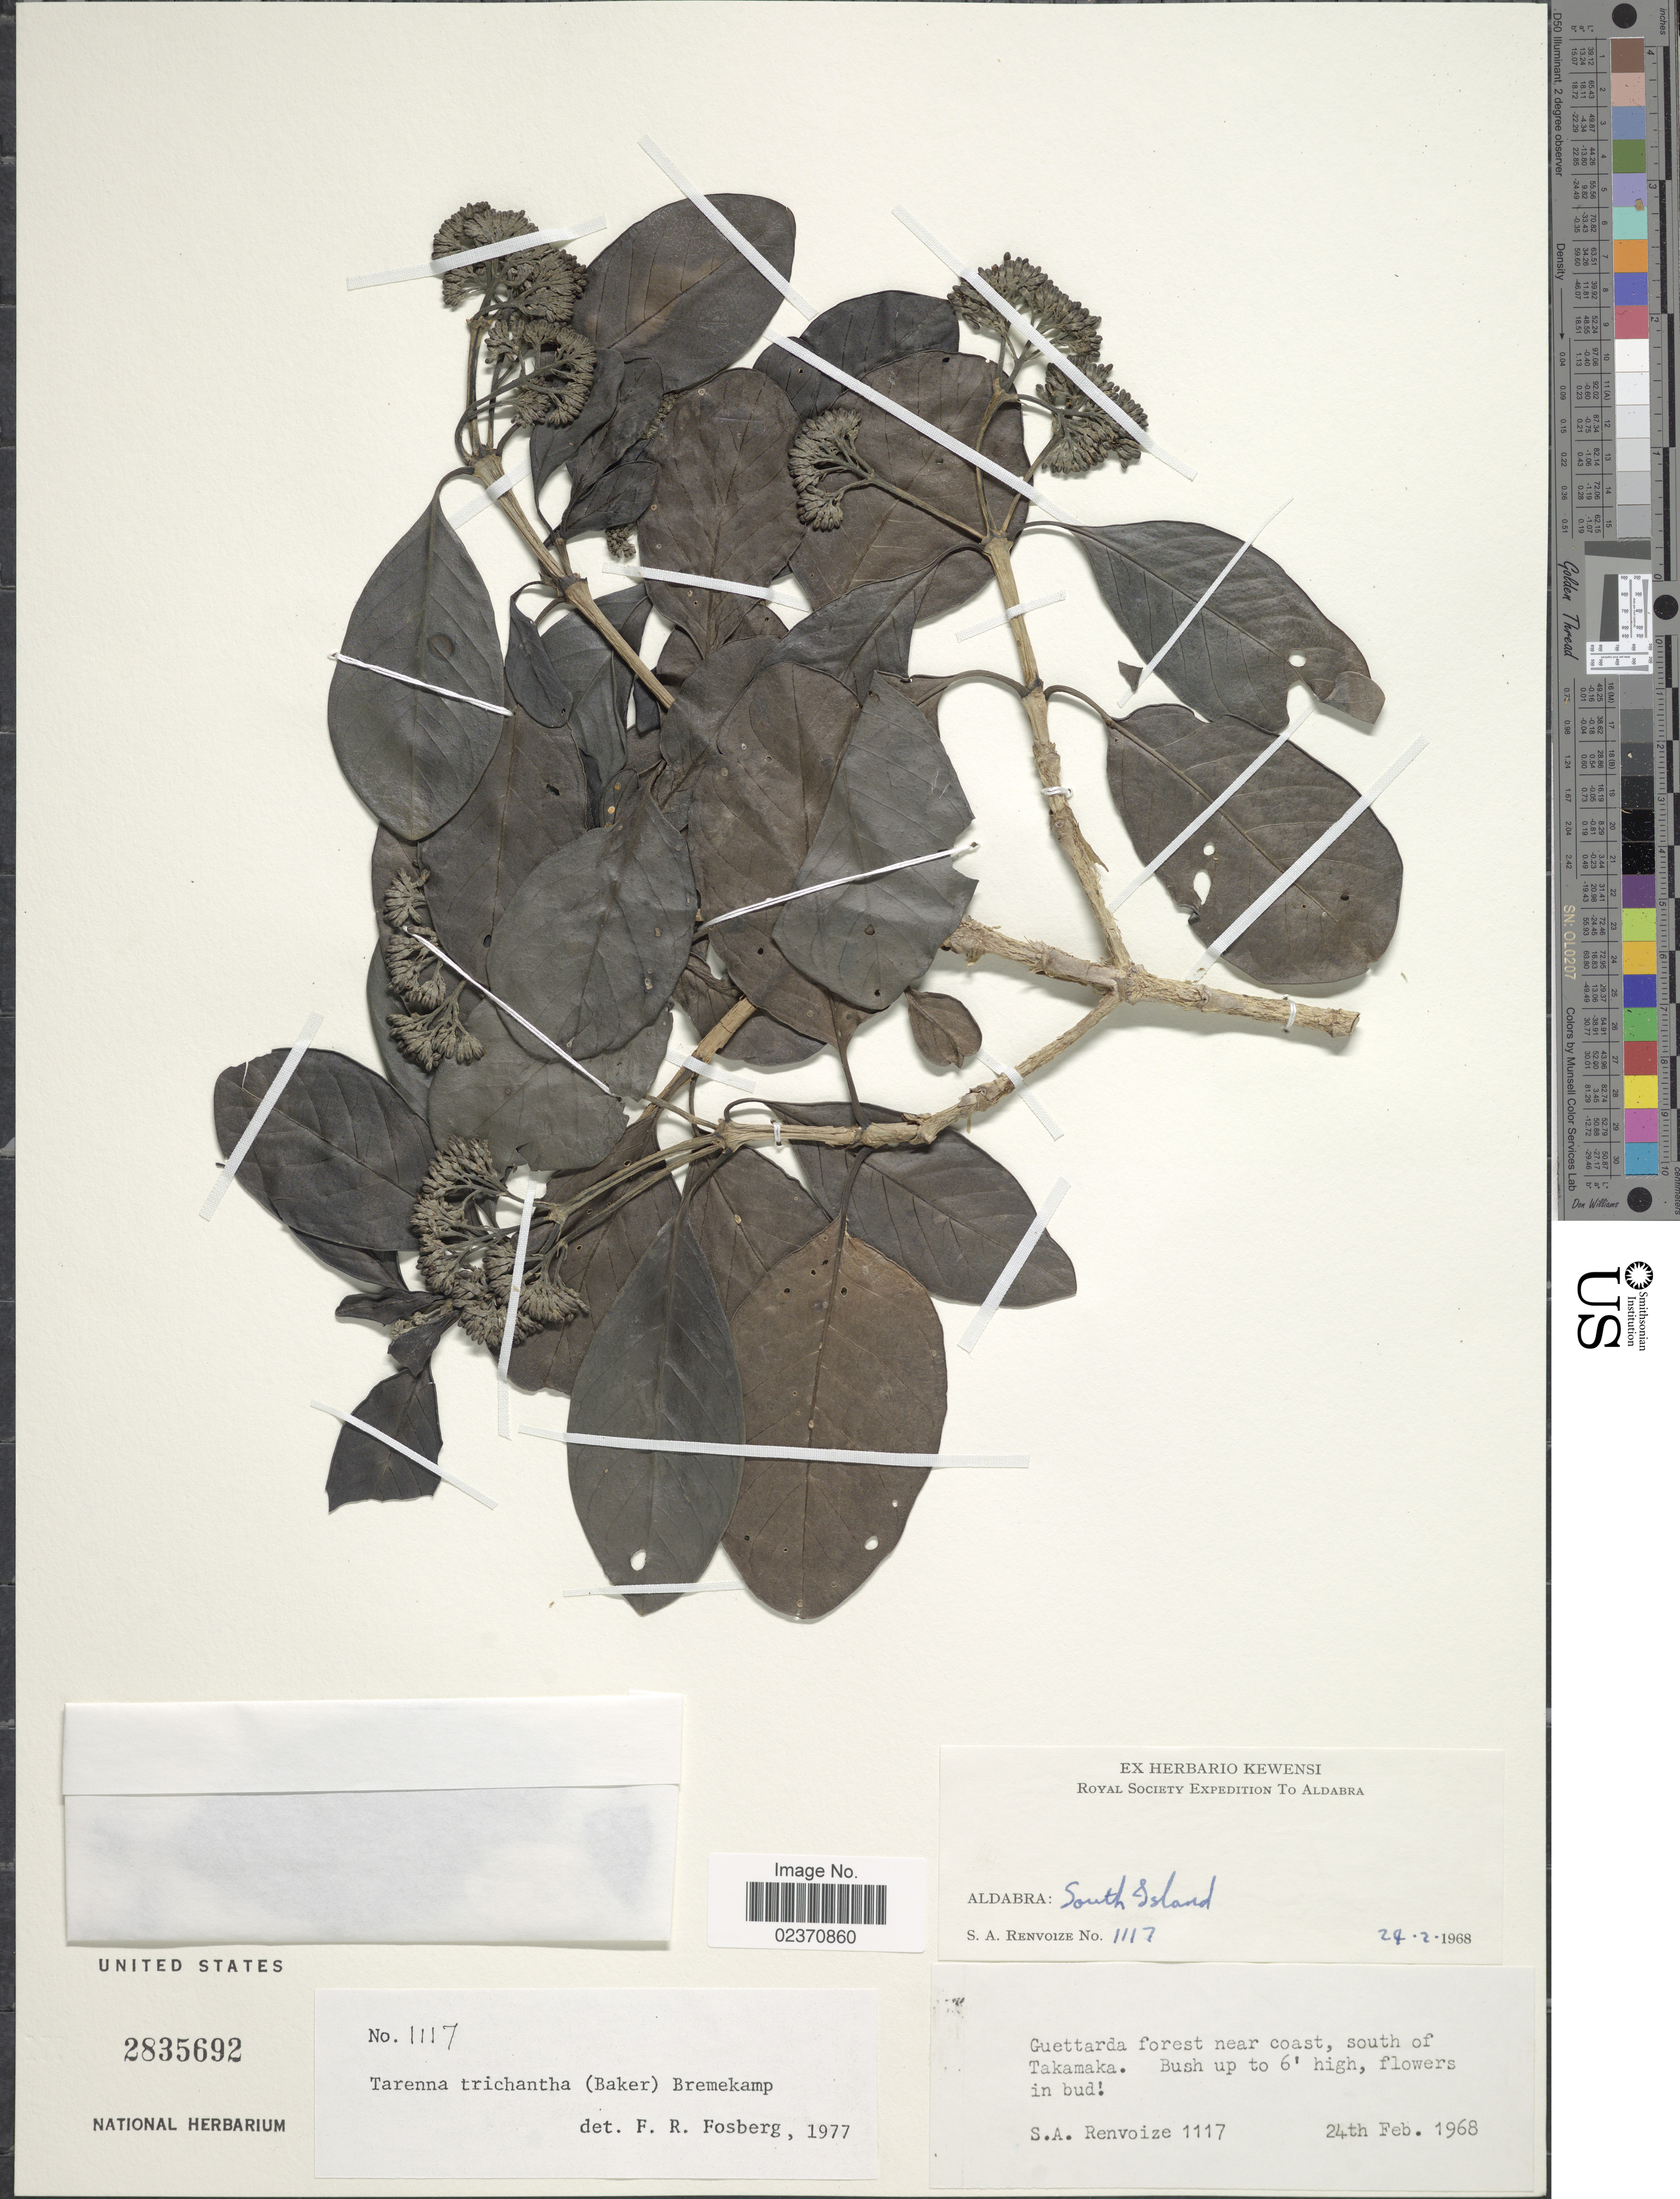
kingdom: Plantae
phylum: Tracheophyta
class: Magnoliopsida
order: Gentianales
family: Rubiaceae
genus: Paracephaelis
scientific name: Paracephaelis trichantha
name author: (Baker) De Block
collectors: S. A. Renvoize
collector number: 1117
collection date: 1968-02-24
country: Seychelles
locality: Aldabra: South Island, Guettarda forest near coast, south of Takamaka.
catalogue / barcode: US 2835692